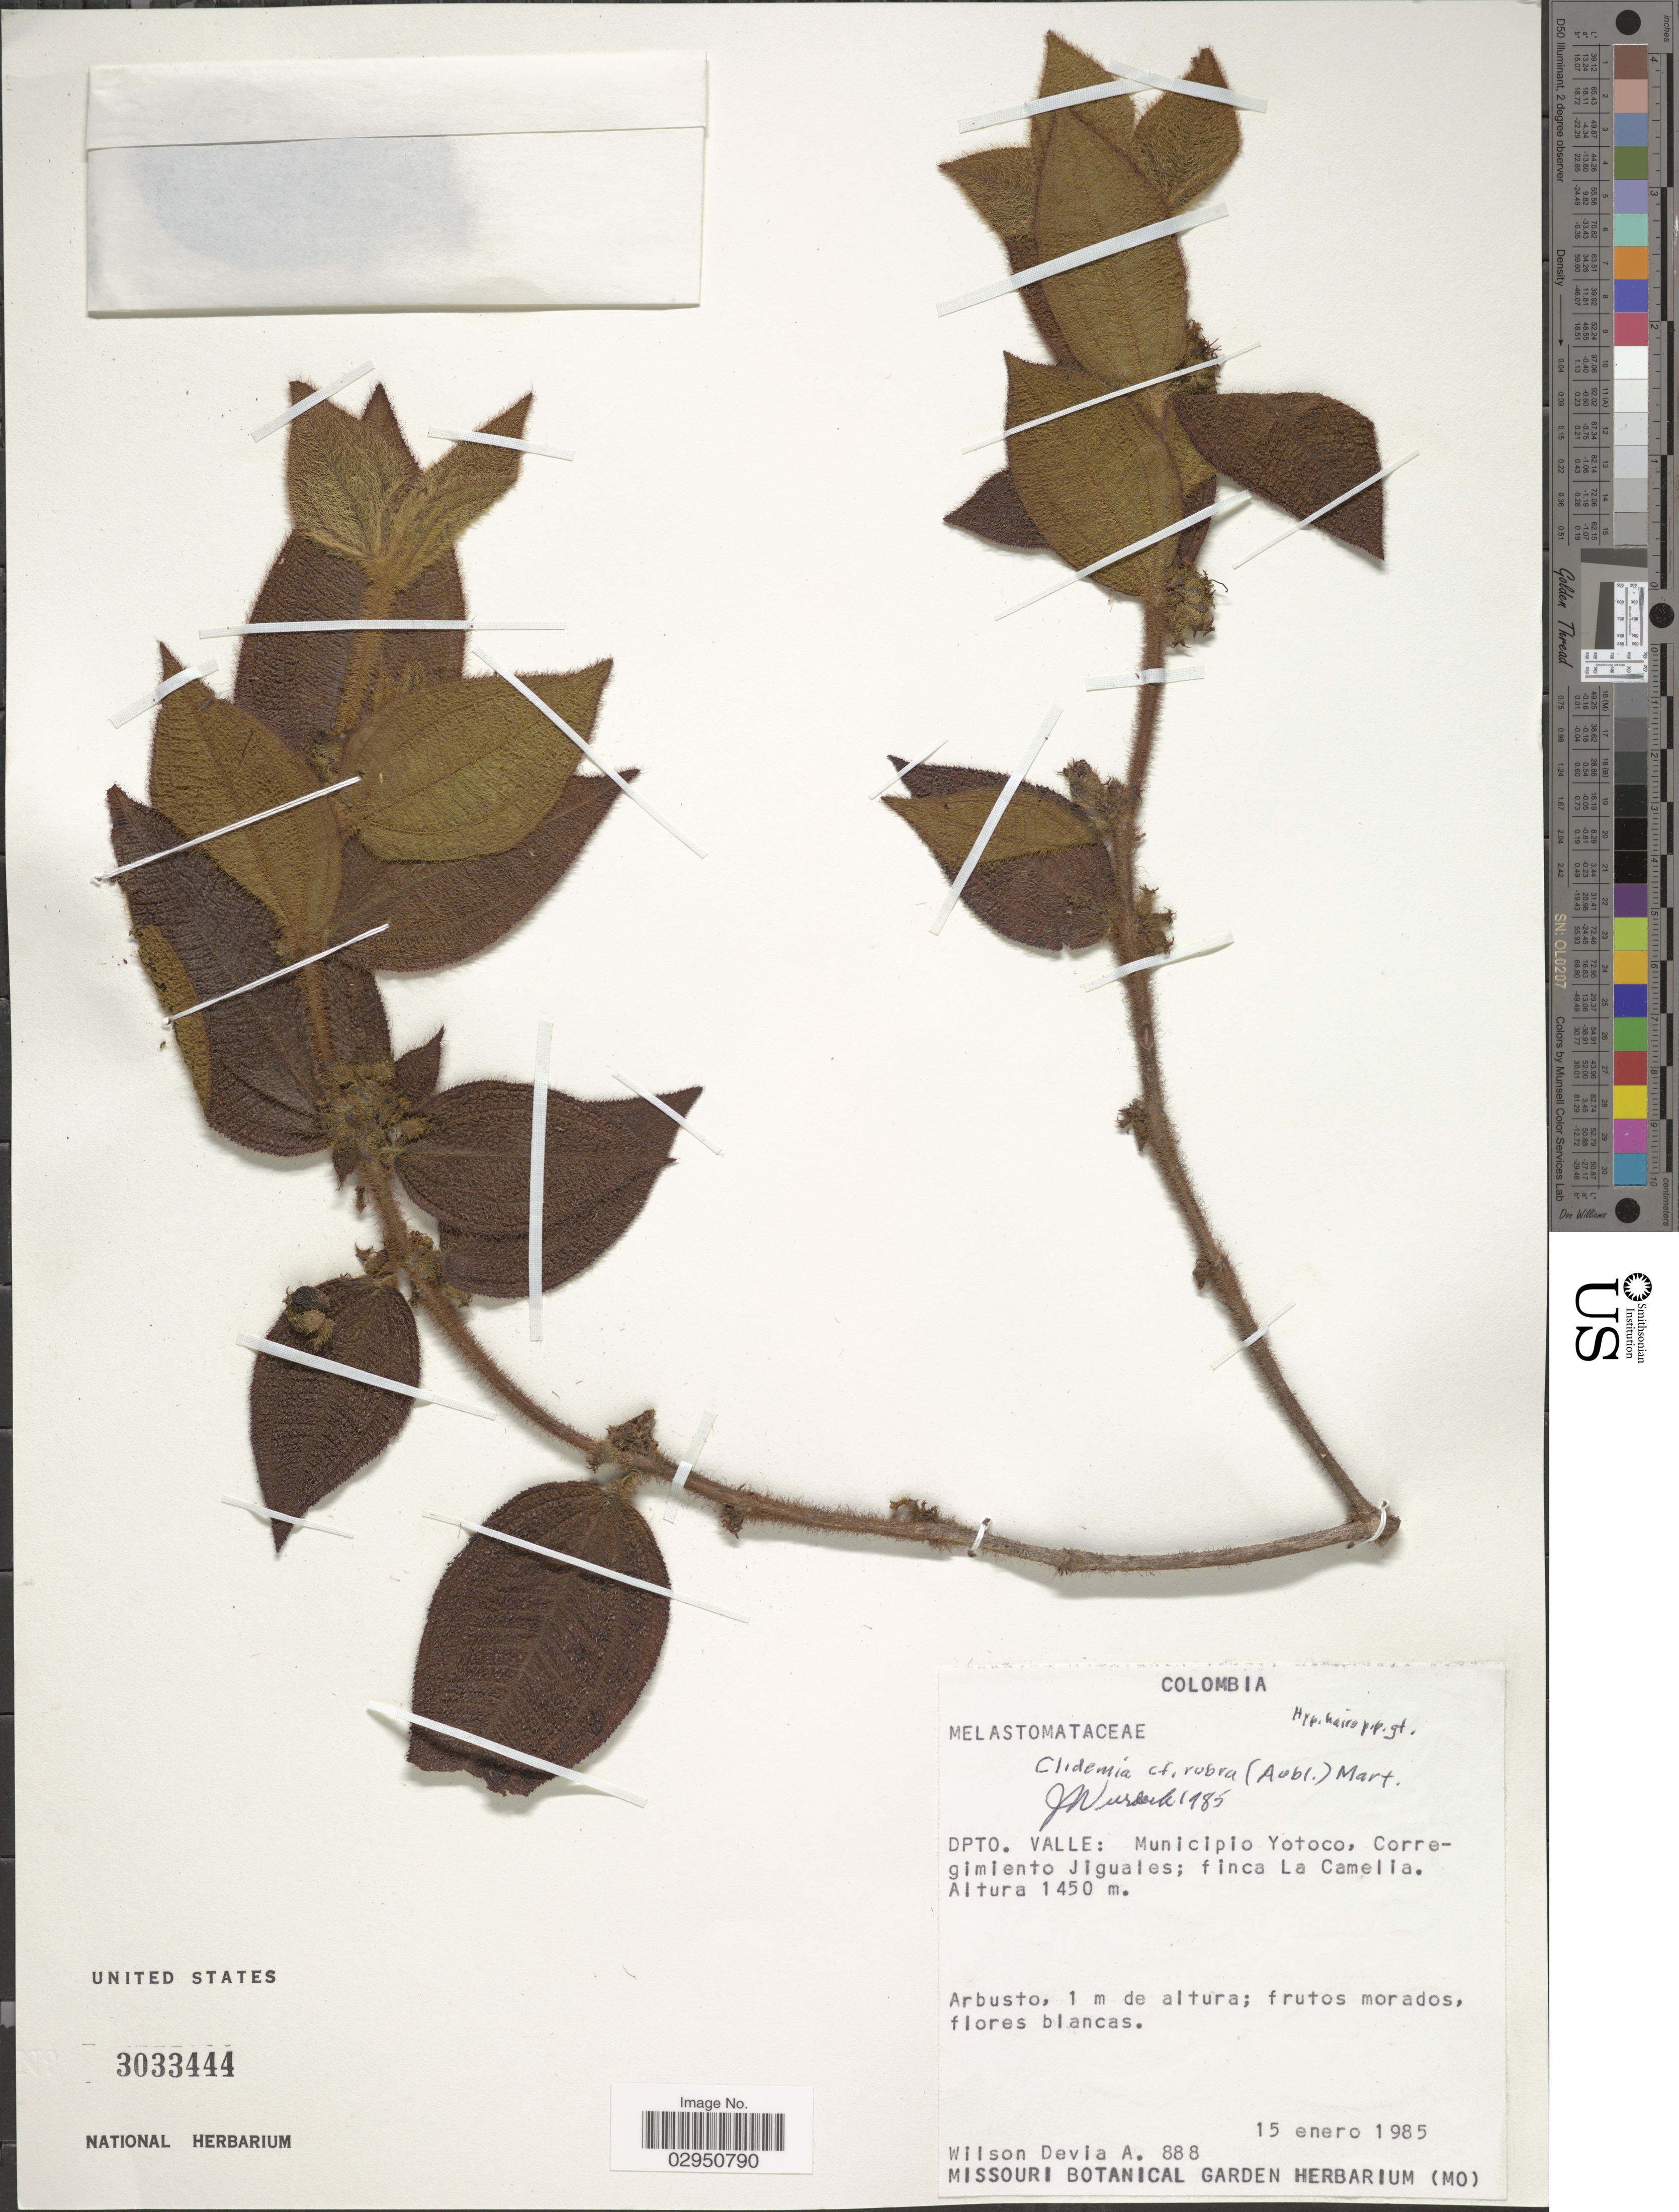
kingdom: Plantae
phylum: Tracheophyta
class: Magnoliopsida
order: Myrtales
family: Melastomataceae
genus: Clidemia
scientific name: Clidemia rubra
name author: (Aubl.) Mart.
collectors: W. Devia A.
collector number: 888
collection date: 1985-01-15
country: Colombia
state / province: Valle del Cauca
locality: Dpto. Valle: Municipio Yotoco, Corregimiento Jiguales; finca La Camelia.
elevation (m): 1450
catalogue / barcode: US 3033444